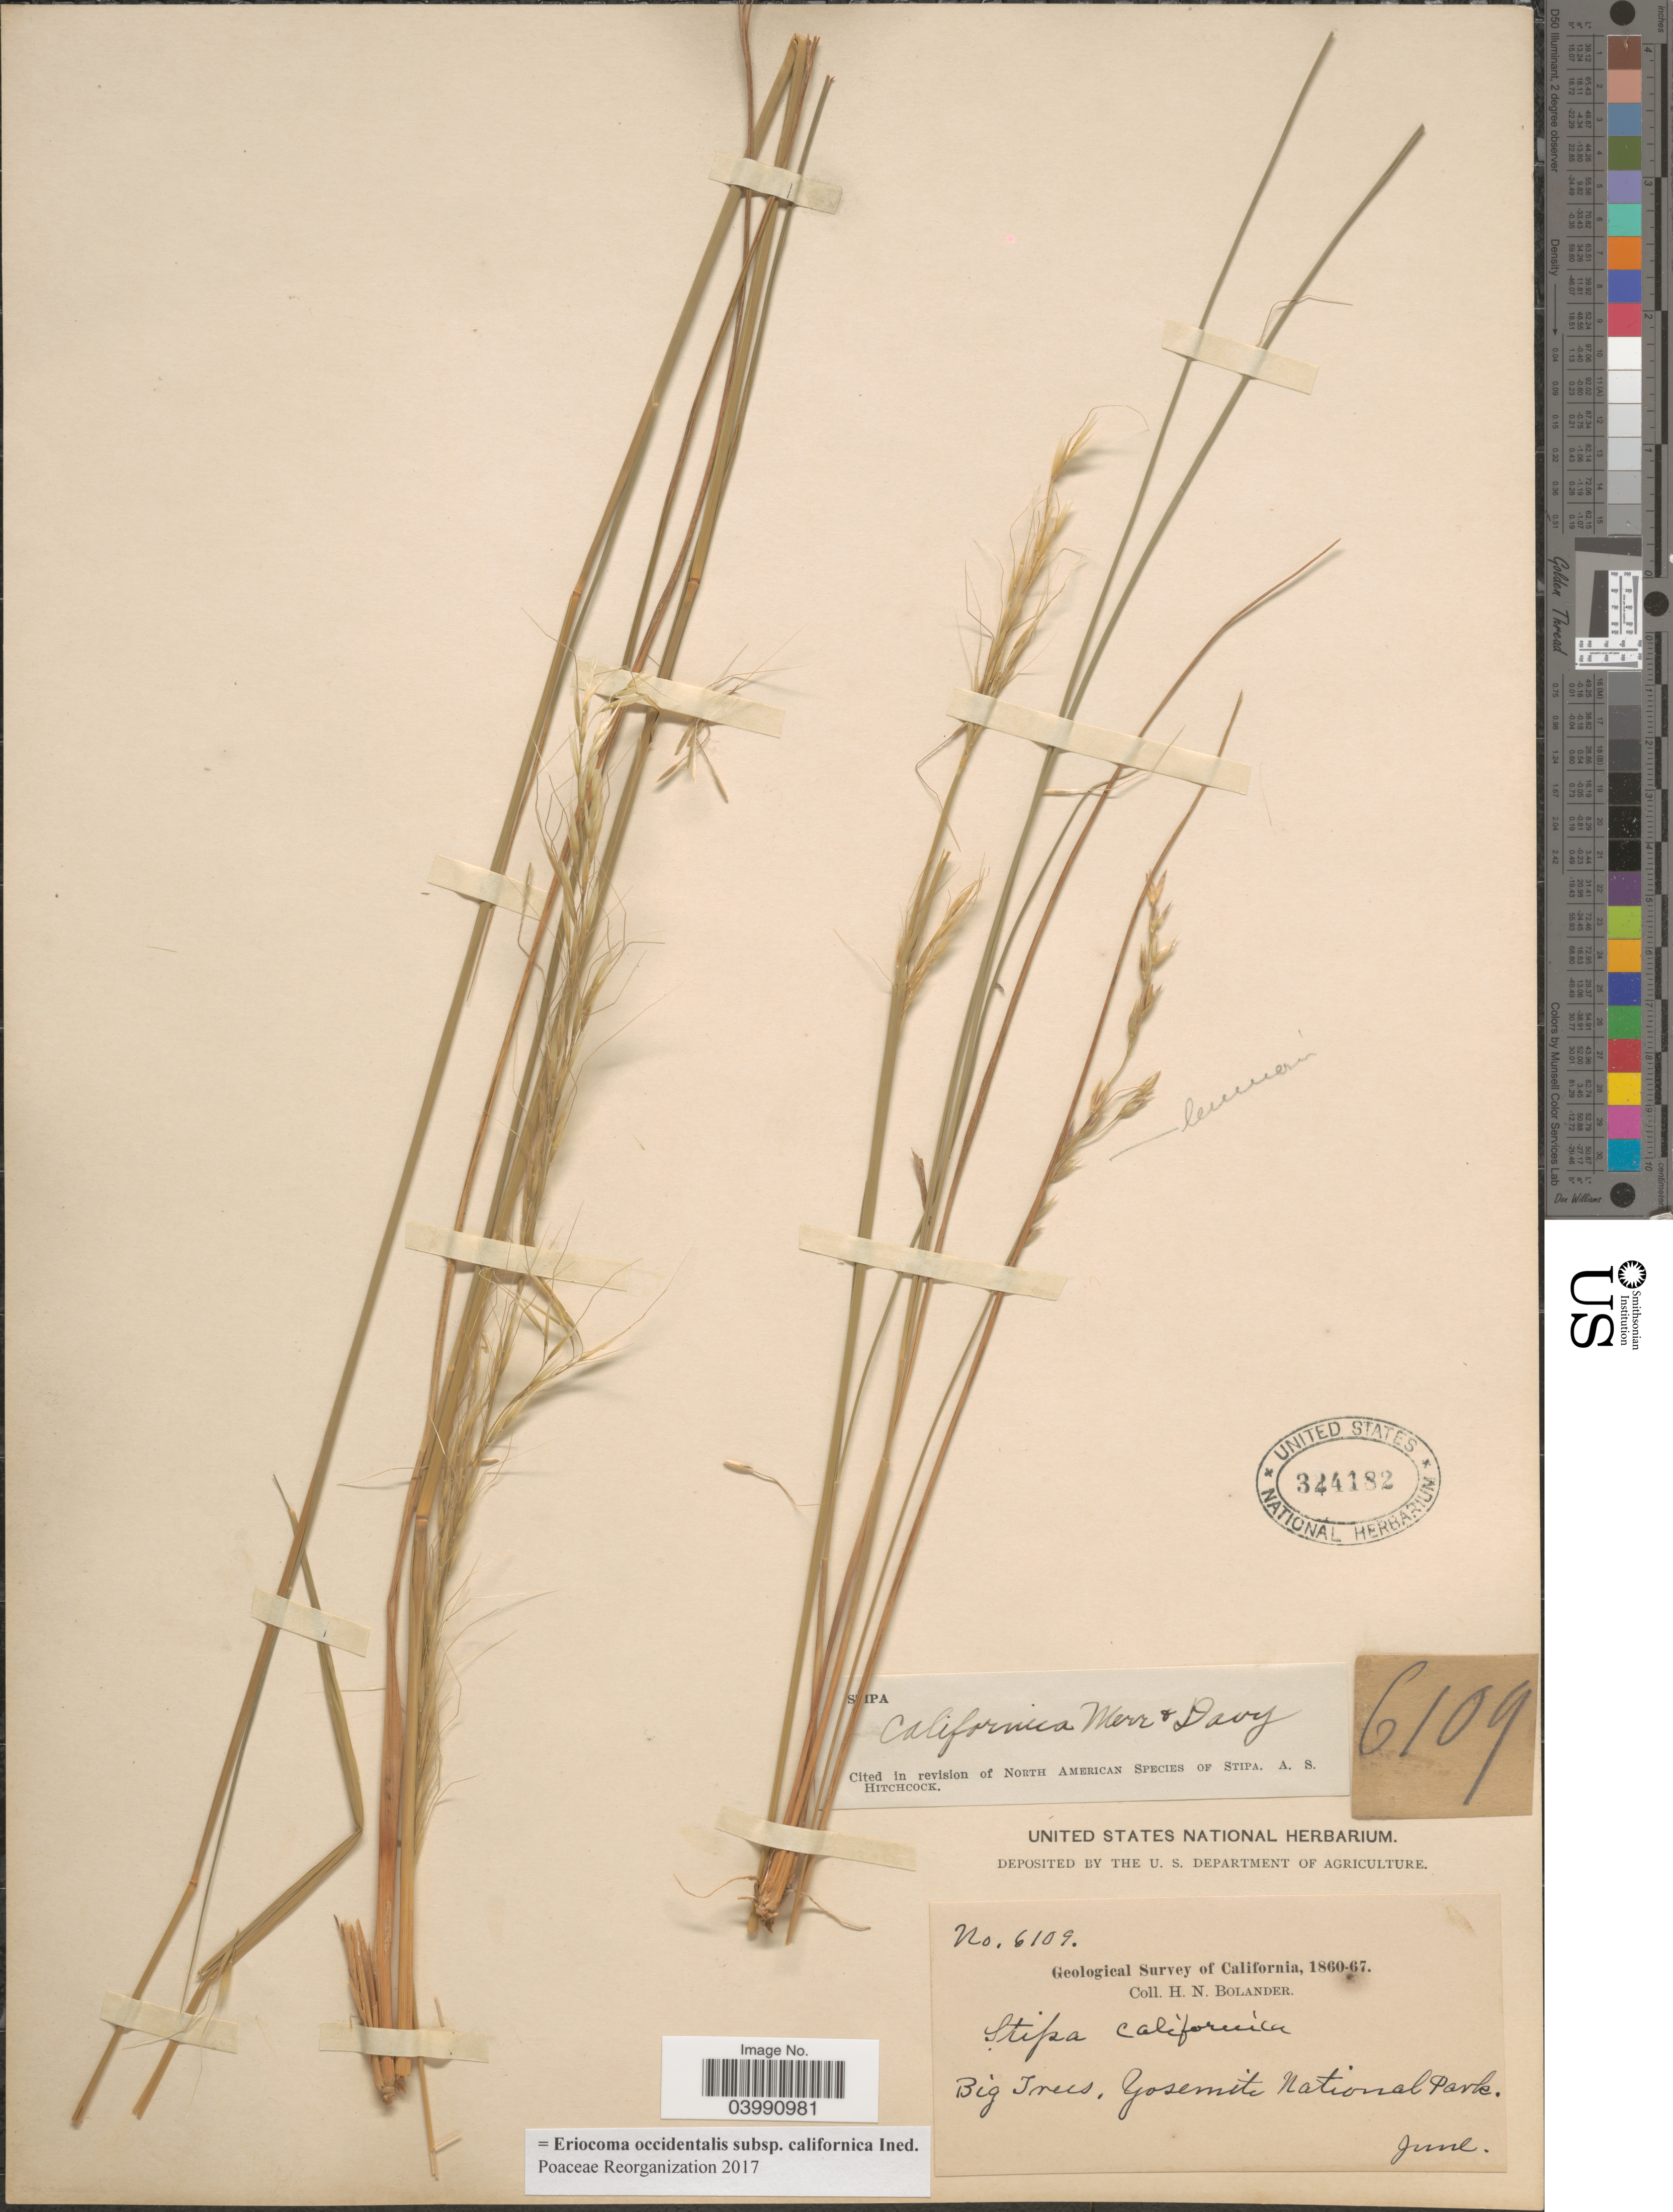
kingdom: Plantae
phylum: Tracheophyta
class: Liliopsida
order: Poales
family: Poaceae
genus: Eriocoma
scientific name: Eriocoma occidentalis subsp. californica ined.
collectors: H. Bolander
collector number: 6109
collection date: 1860-06/1867-06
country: United States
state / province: California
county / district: Mariposa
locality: Big Trees, Yosemite National Park.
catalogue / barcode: US 344182